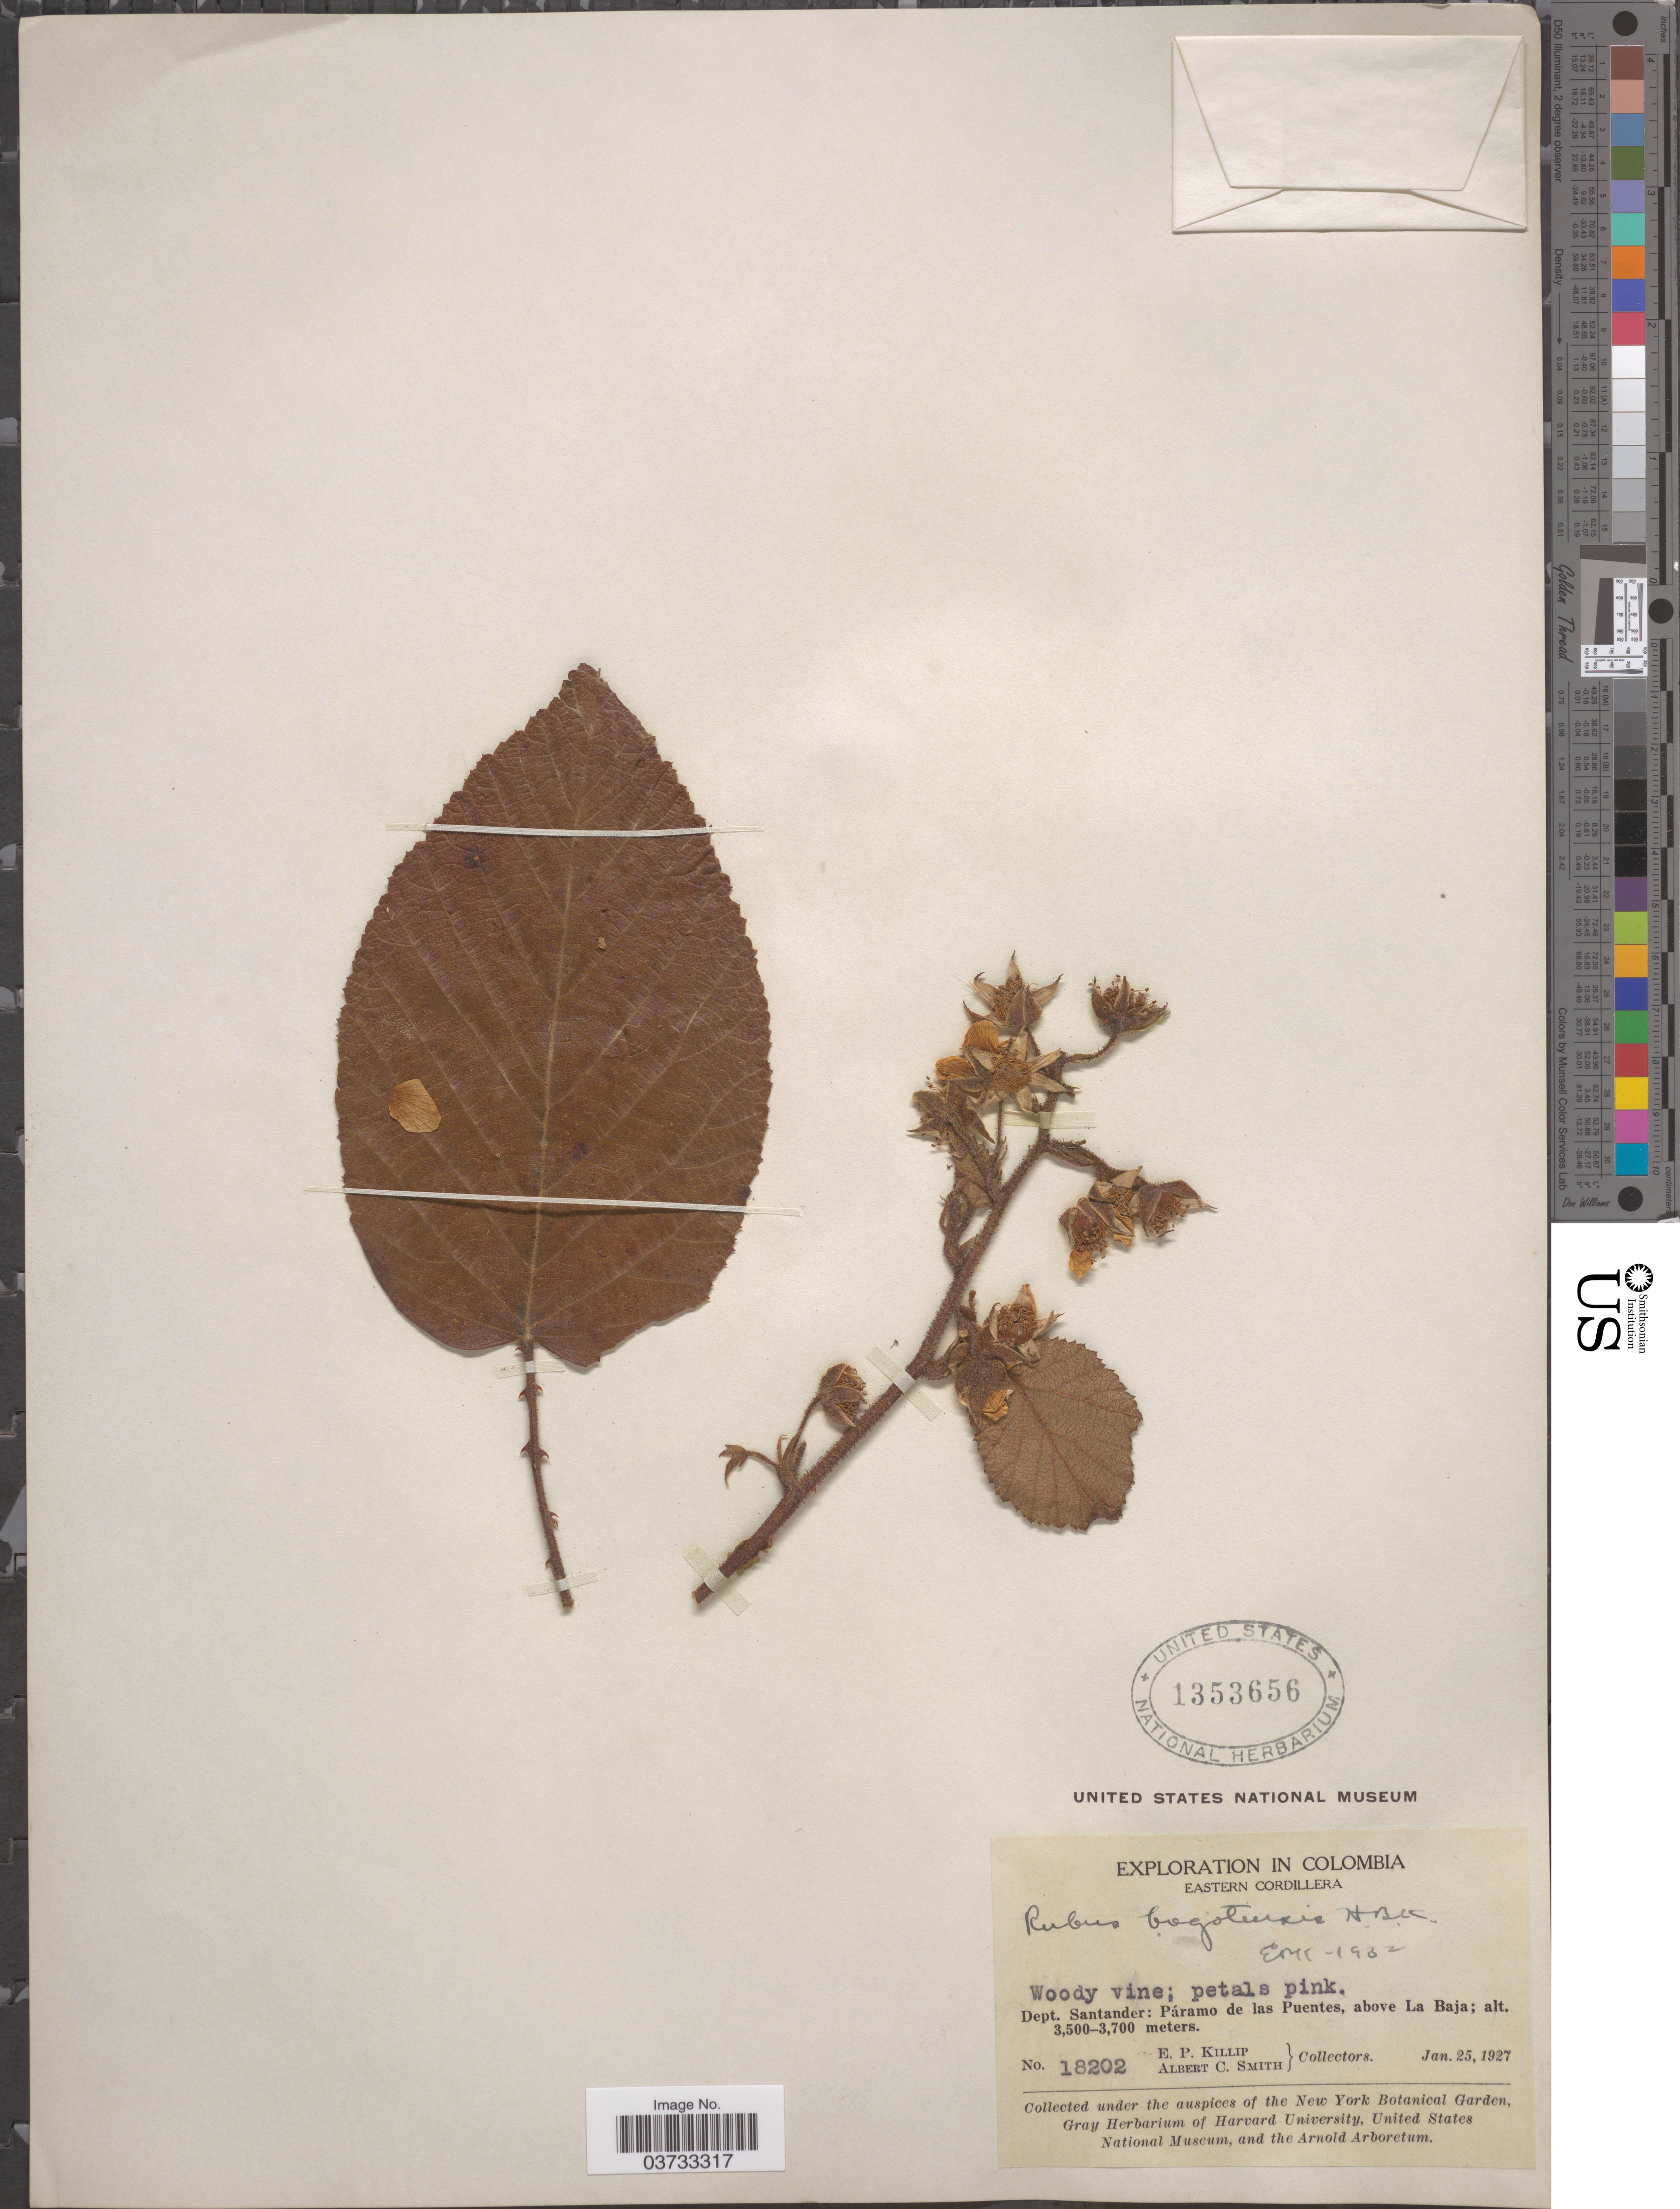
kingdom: Plantae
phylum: Tracheophyta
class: Magnoliopsida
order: Rosales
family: Rosaceae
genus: Rubus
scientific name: Rubus bogotensis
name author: Kunth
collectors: E. P. Killip & A. C. Smith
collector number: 18202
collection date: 1927-01-25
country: Colombia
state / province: Santander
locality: Eastern Cordillera. Dept. Santander: Páramo de las Puentes, above La Baja.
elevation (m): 3500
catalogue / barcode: US 1353656